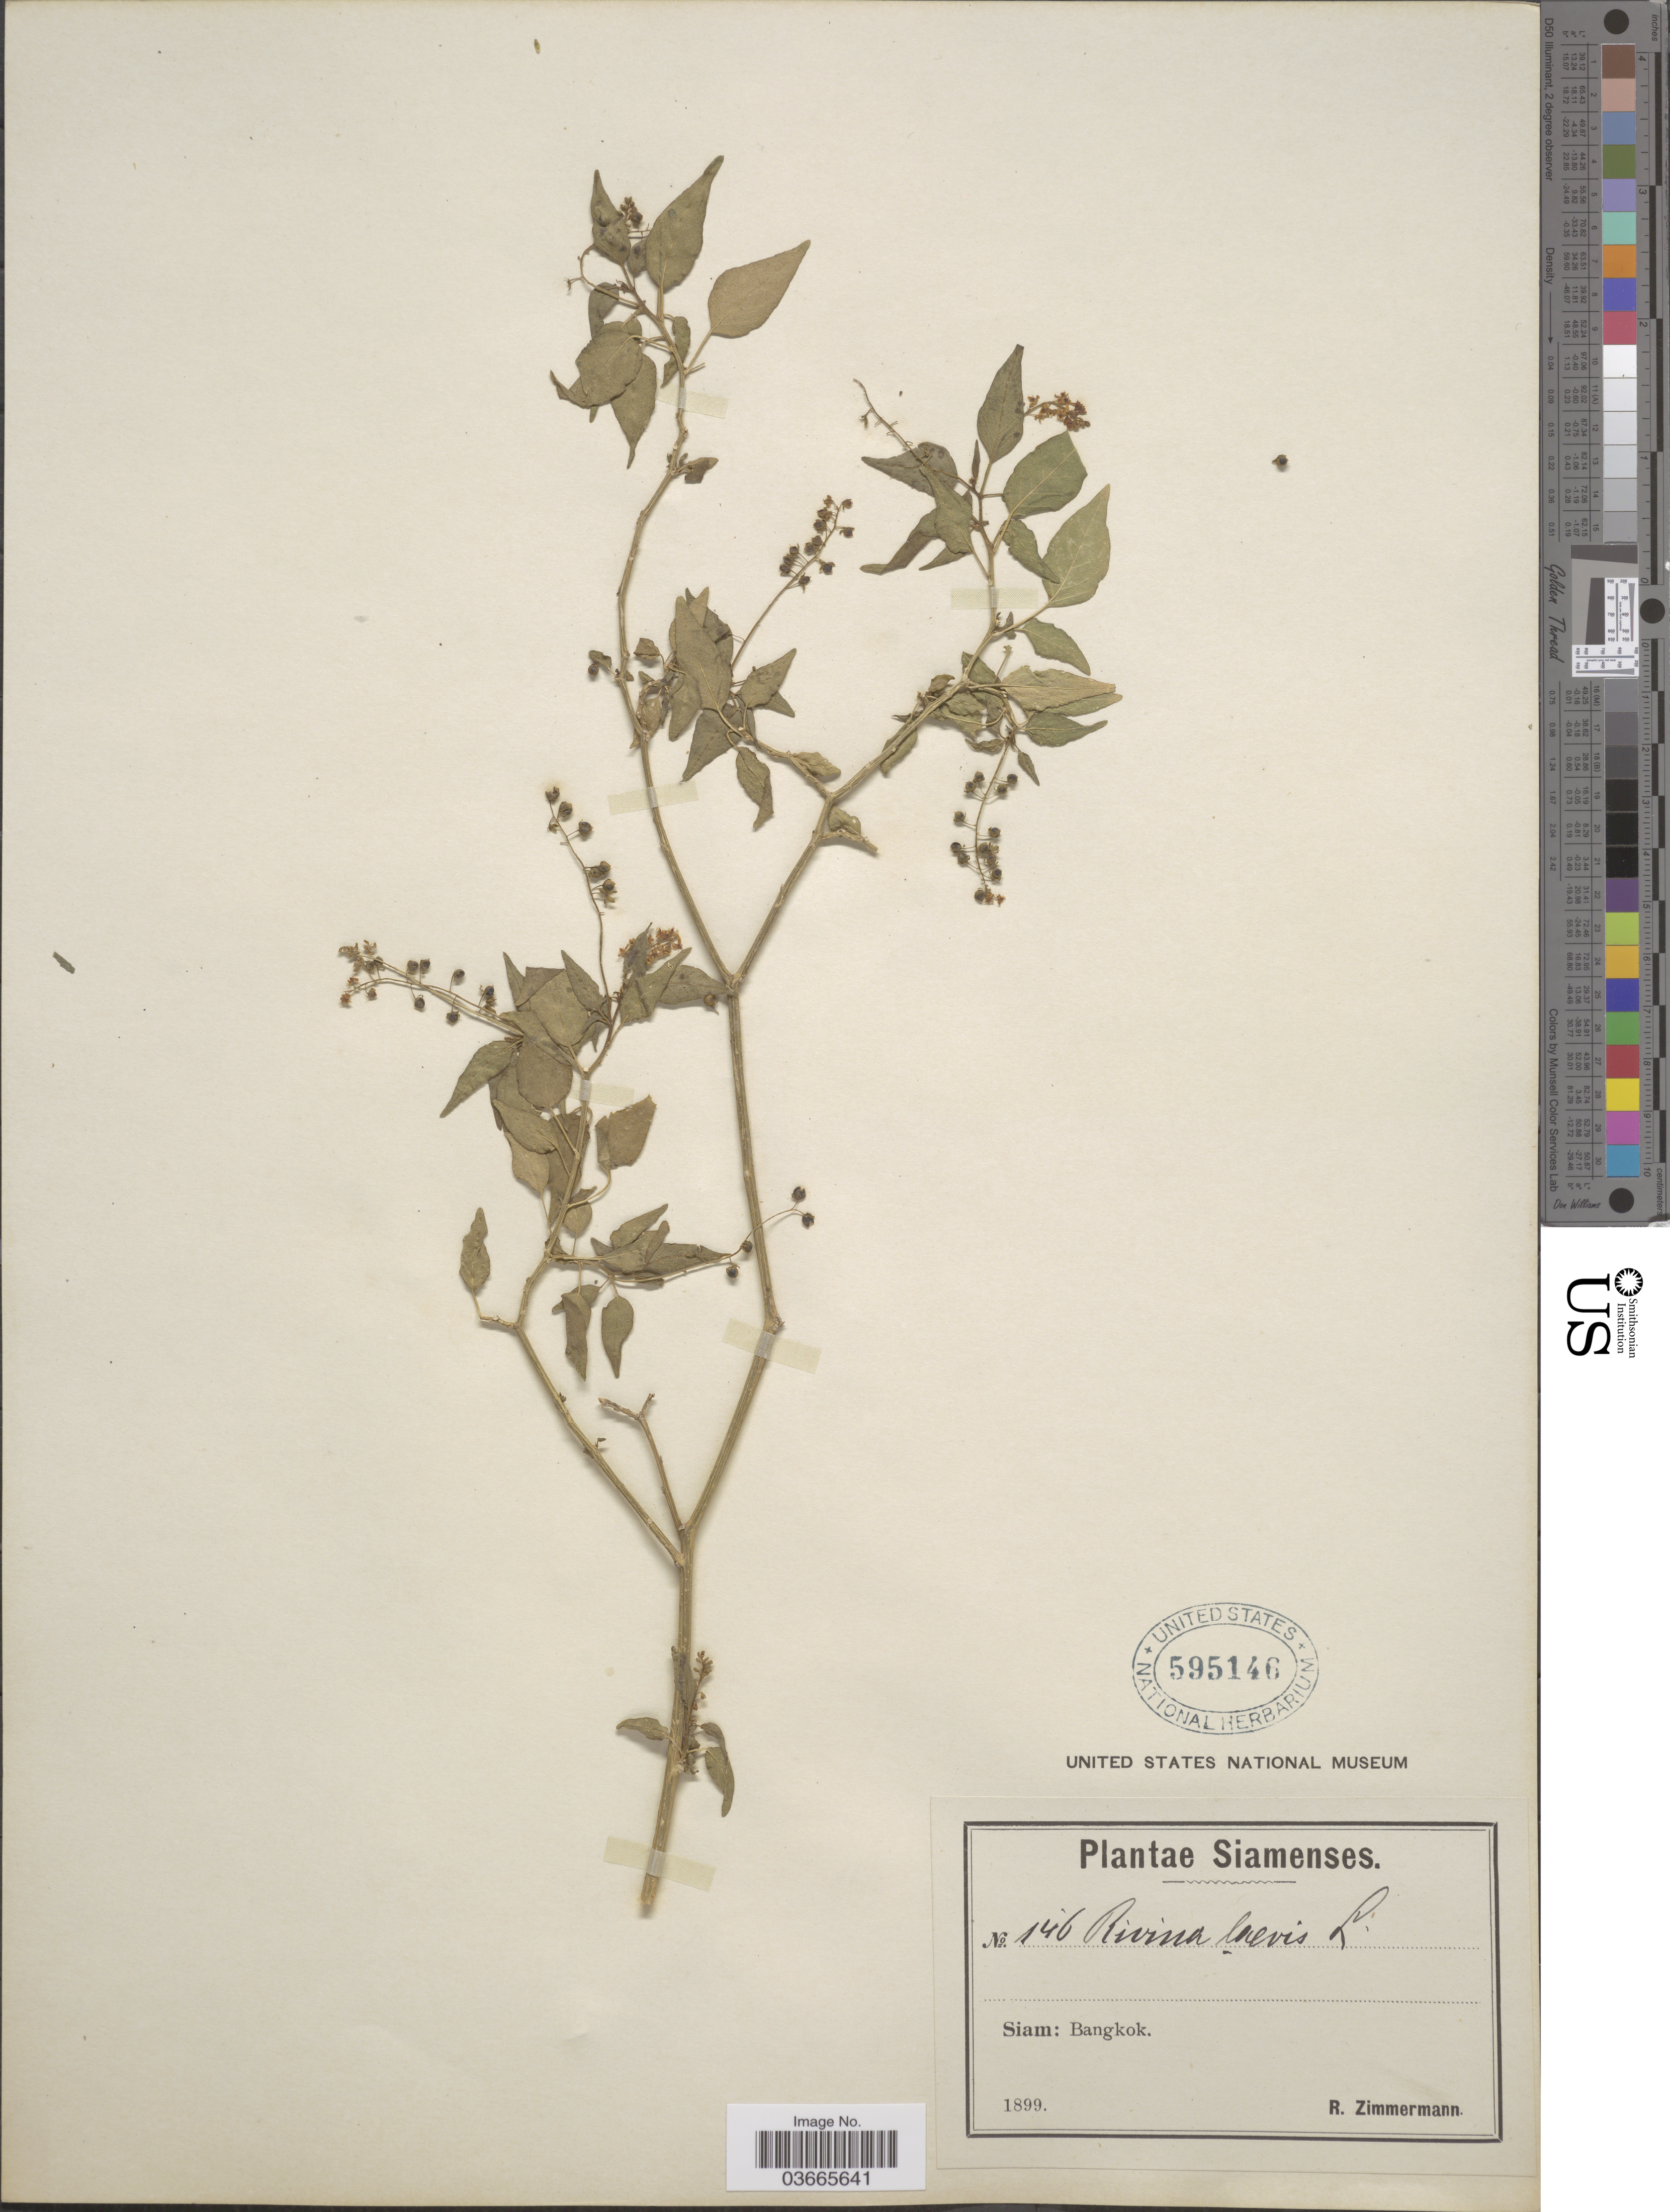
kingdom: Plantae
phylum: Tracheophyta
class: Magnoliopsida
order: Caryophyllales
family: Phytolaccaceae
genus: Rivina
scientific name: Rivina humilis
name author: L.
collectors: R. Zimmerman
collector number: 146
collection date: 1899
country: Thailand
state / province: Bangkok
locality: Siam.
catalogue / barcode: US 595146